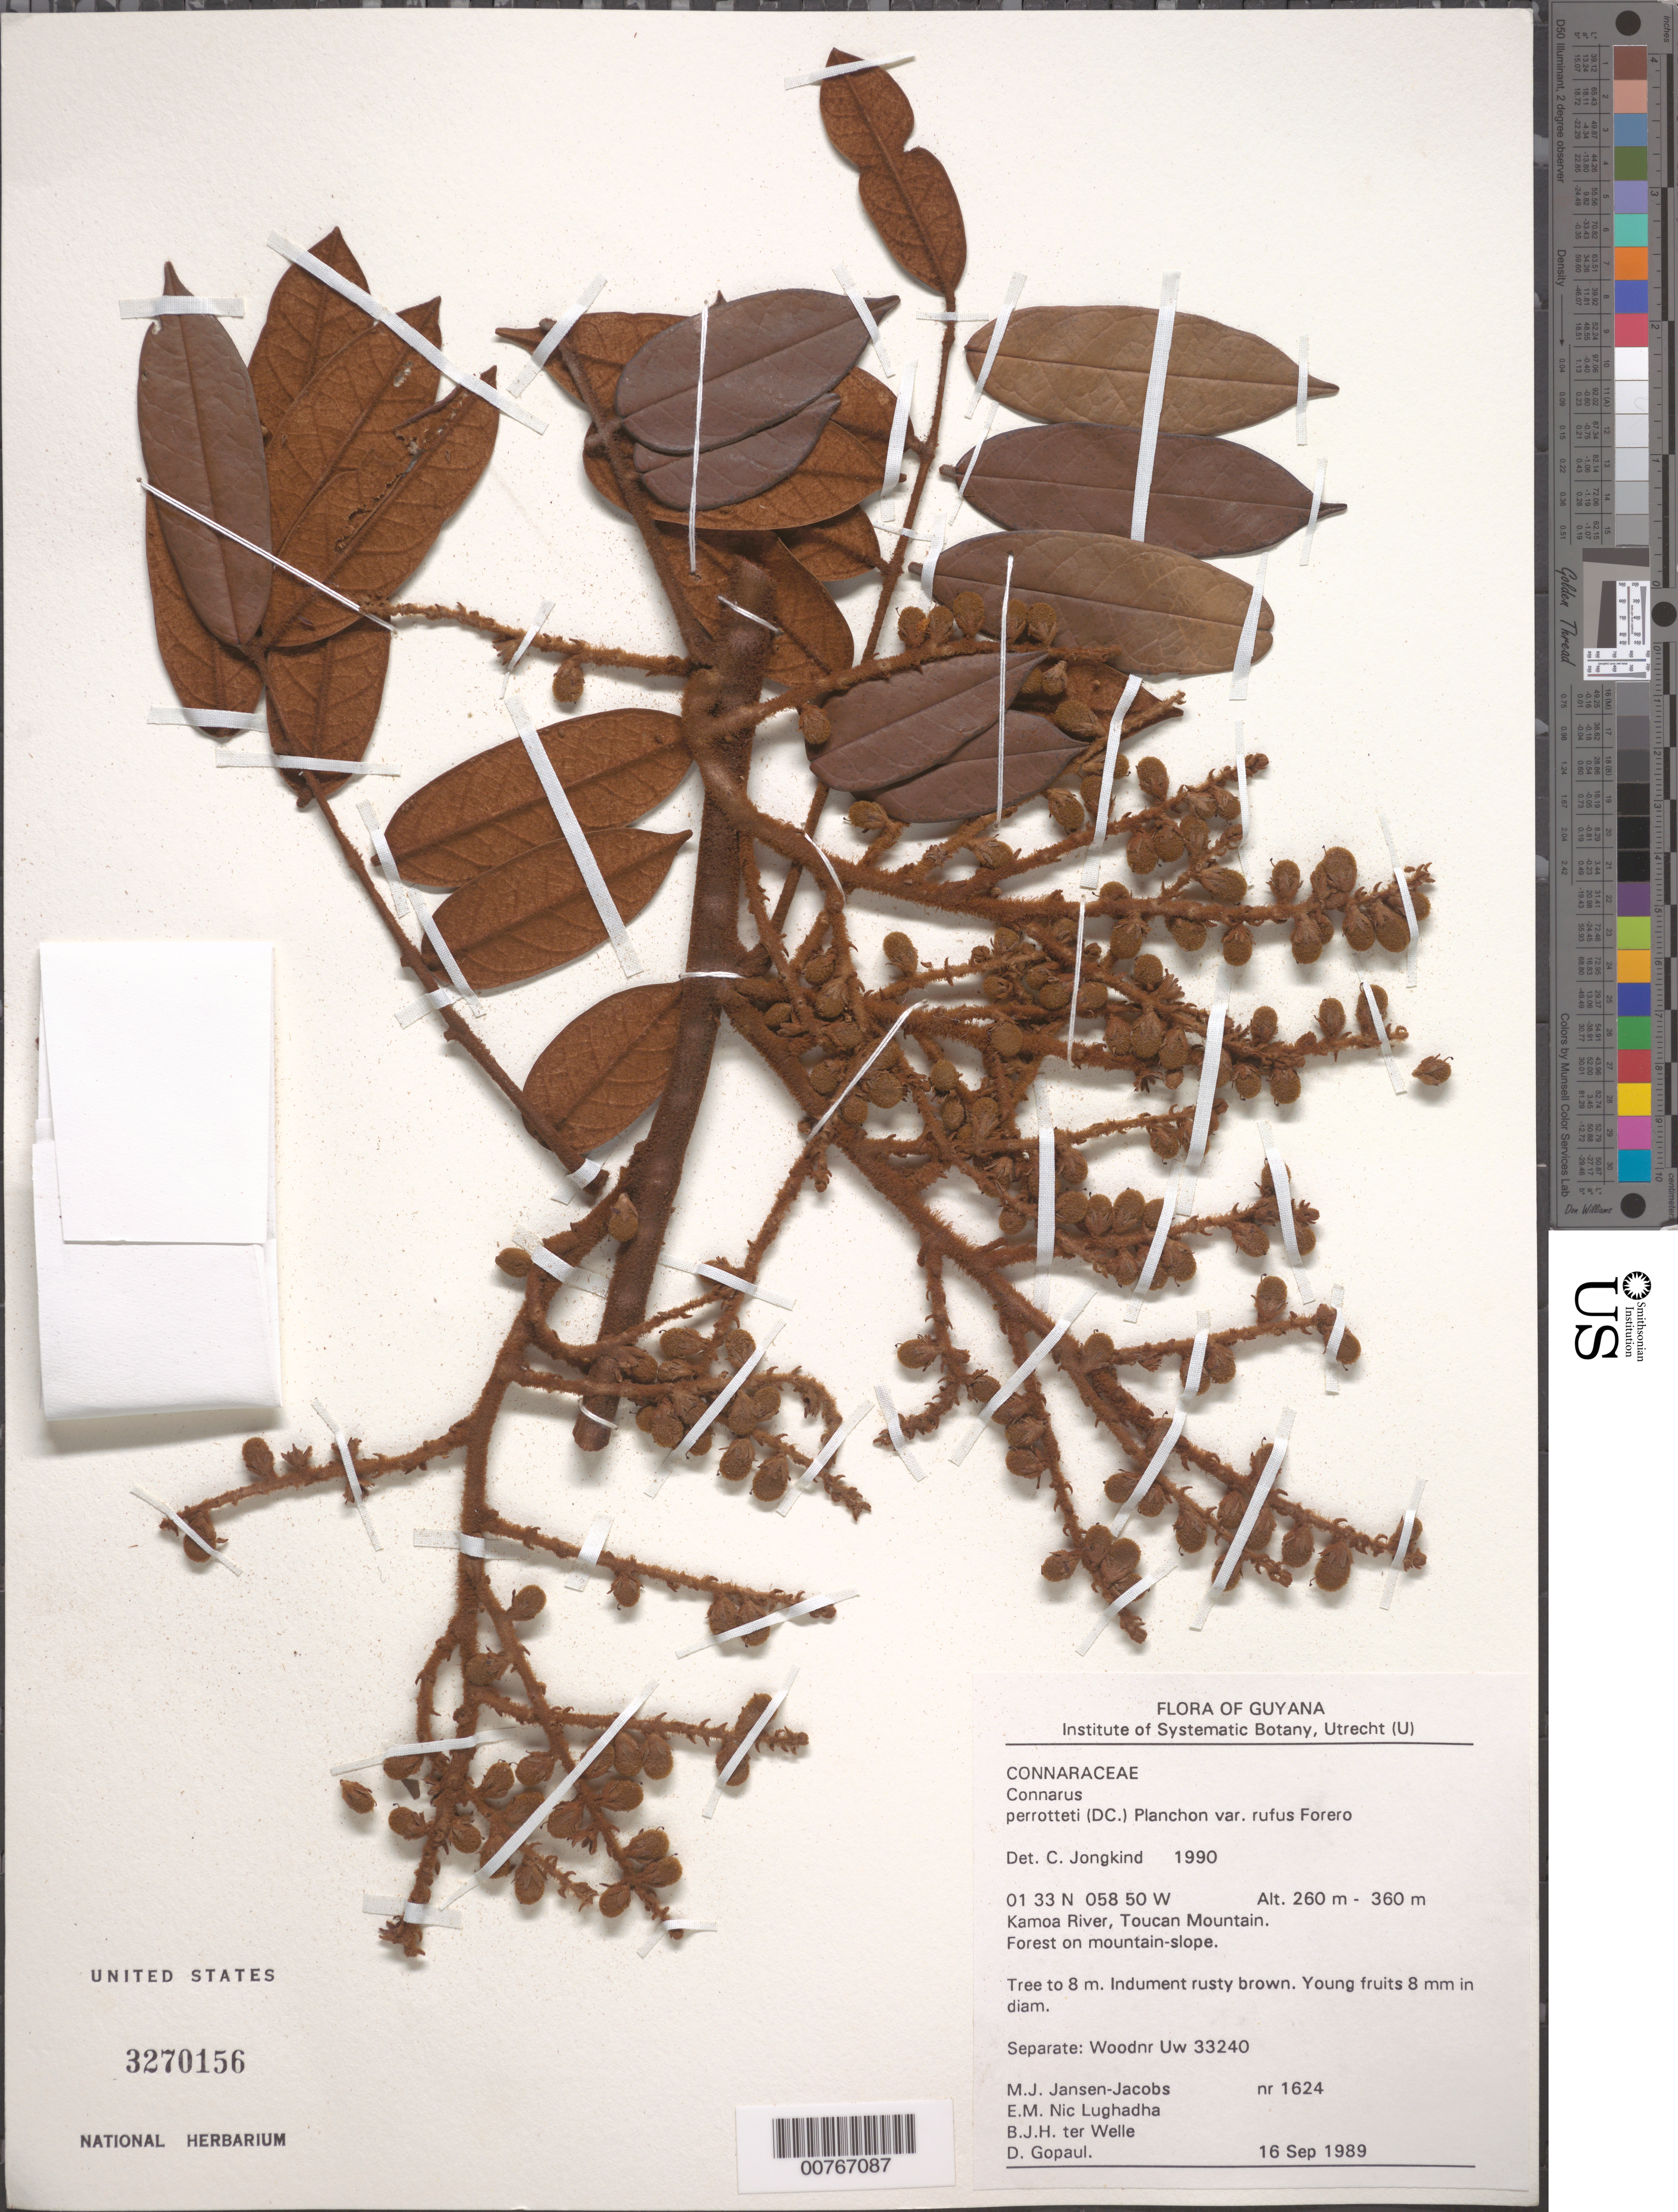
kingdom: Plantae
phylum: Tracheophyta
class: Magnoliopsida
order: Oxalidales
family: Connaraceae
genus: Connarus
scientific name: Connarus perrottetii var. rufus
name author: Forero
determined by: Jongkind, C. C. H.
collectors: M. J. Jansen-Jacobs, E. Nic Lughadha, B. Welle & D. Gopaul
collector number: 1624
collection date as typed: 16-Sep-89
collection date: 1989-09-16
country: Guyana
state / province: U. Takutu-U. Essequibo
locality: Toucan Mountain, Kamoa River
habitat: Forest on mountain slope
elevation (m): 260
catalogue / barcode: US 3270156